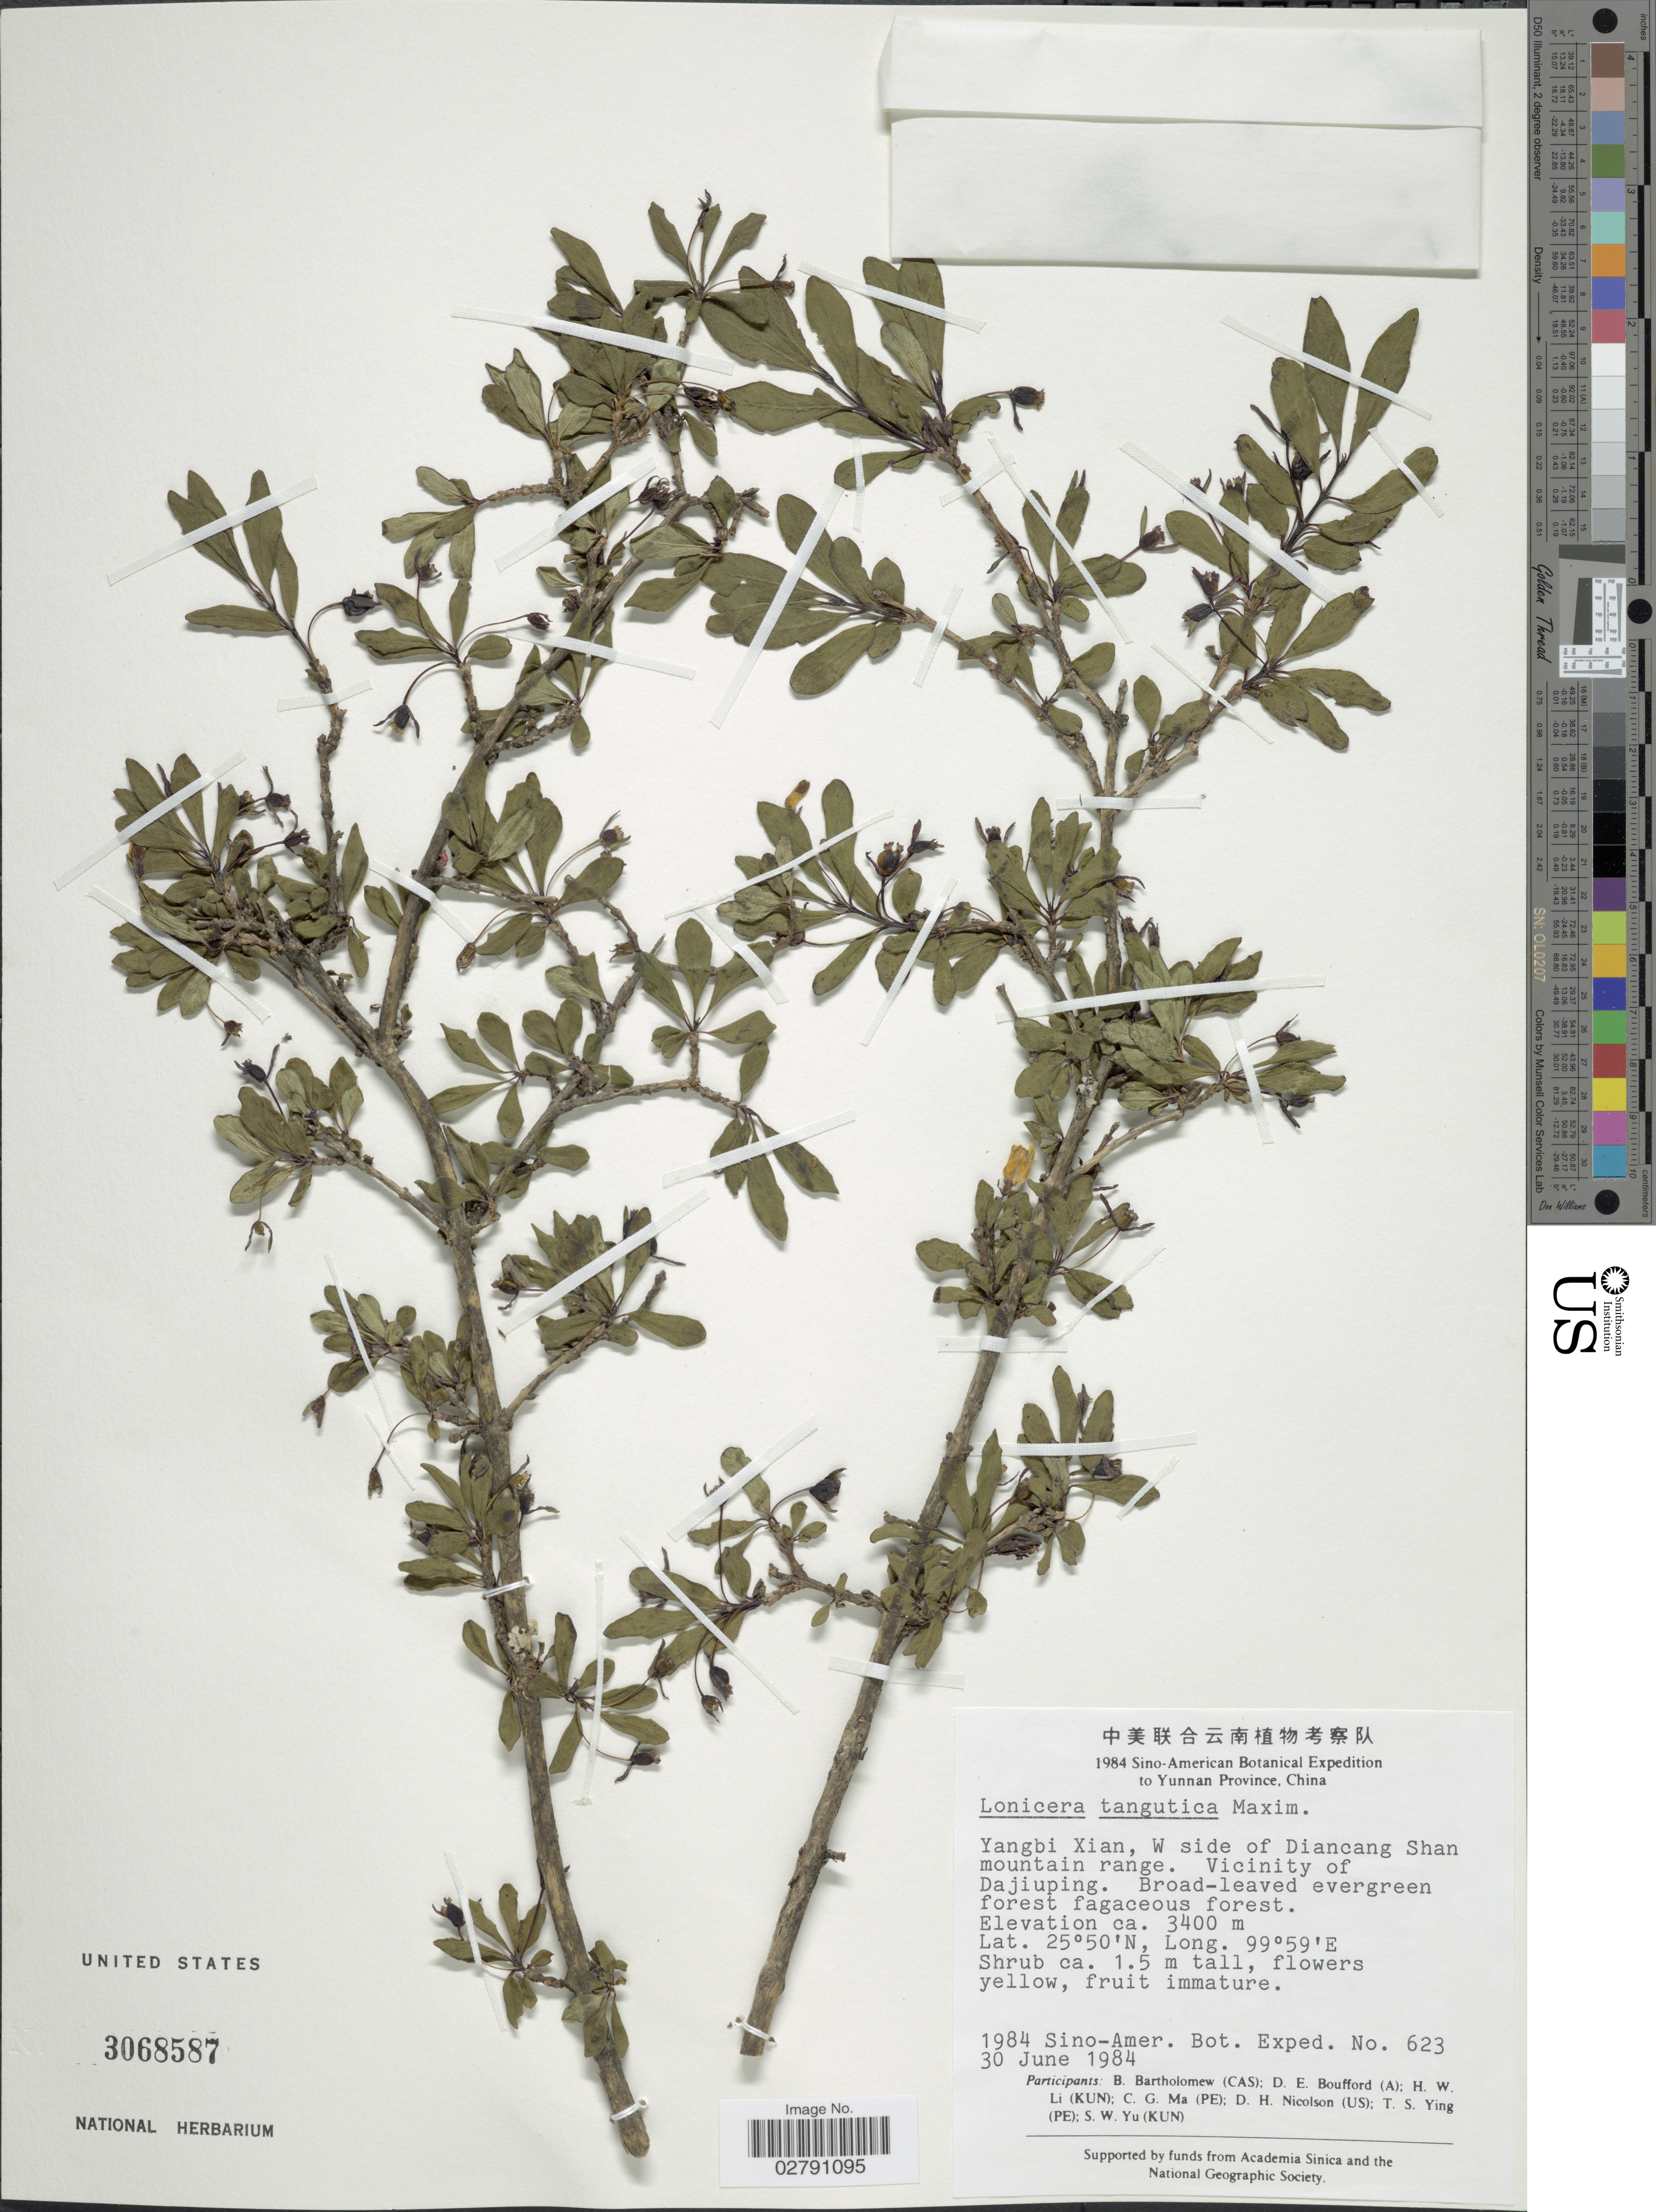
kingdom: Plantae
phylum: Tracheophyta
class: Magnoliopsida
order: Dipsacales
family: Caprifoliaceae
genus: Lonicera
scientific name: Lonicera tangutica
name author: Maxim.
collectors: Sino-Amer. Bot. Exped. 1984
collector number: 623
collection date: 1984-06-30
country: China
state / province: Yunnan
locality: Yangbi Xian, W side of Diancang Shan mountain range. Vicinity of Dajiuping.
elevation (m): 3400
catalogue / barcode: US 3068587